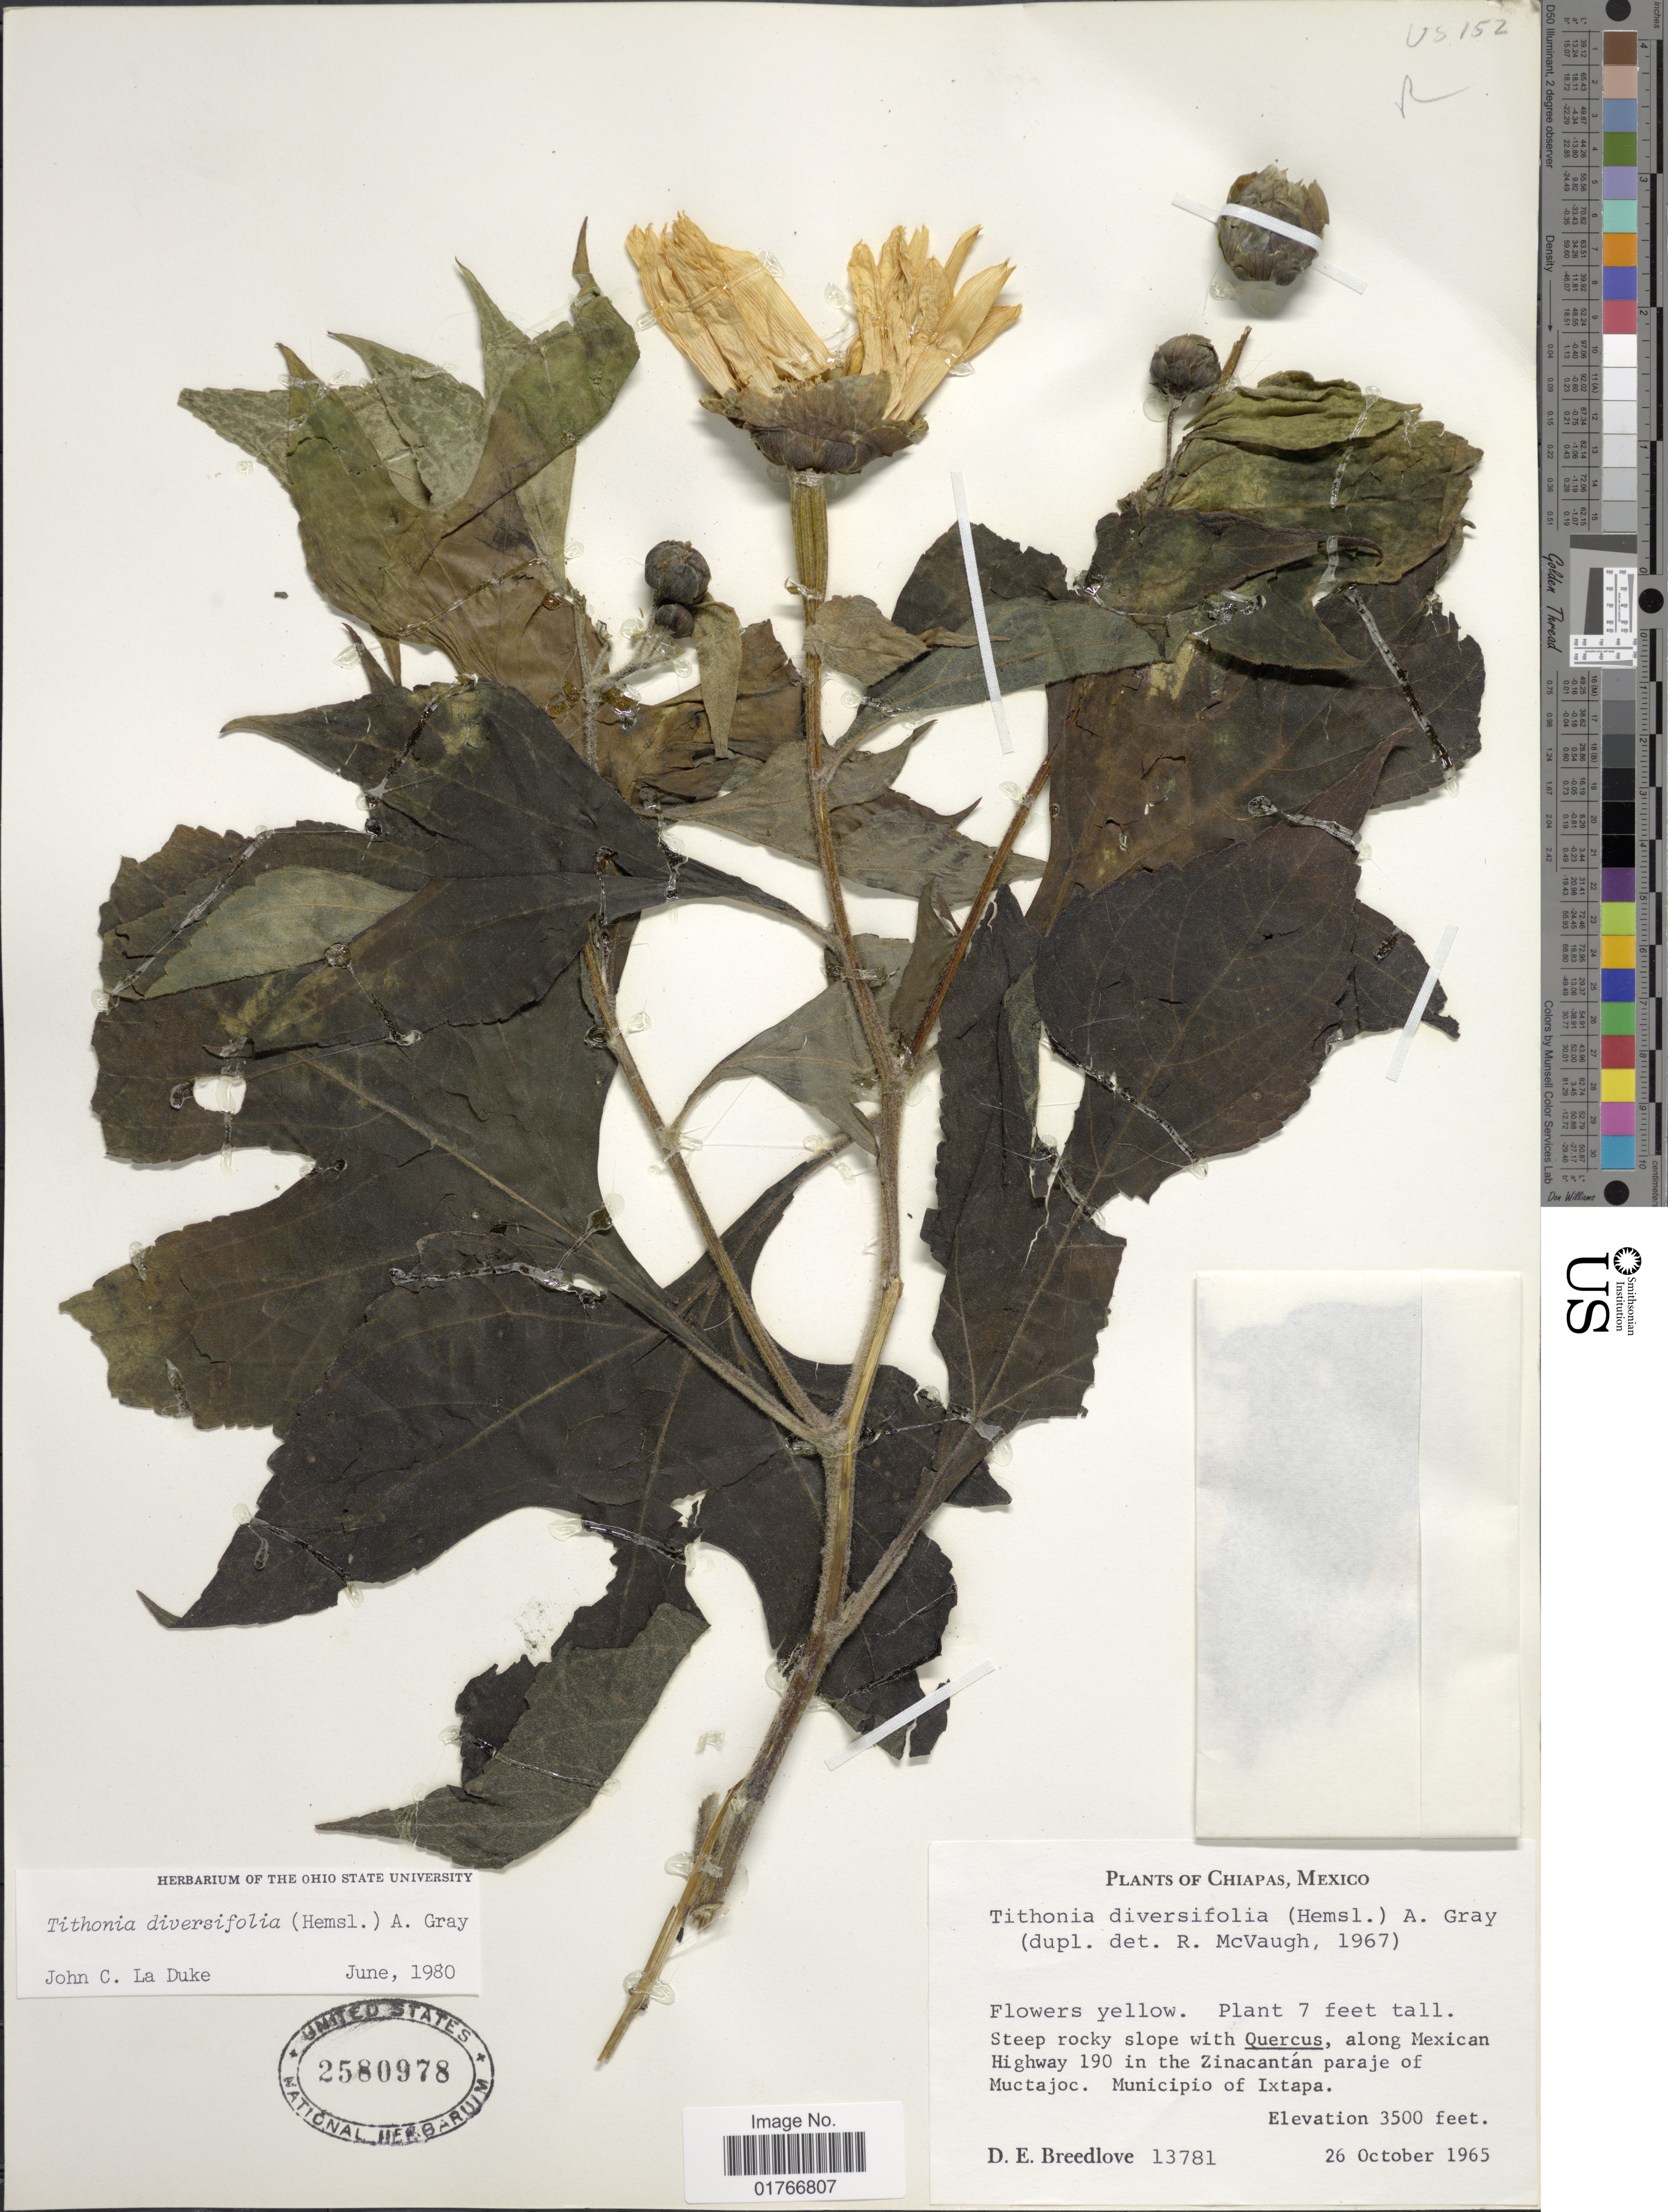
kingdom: Plantae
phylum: Tracheophyta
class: Magnoliopsida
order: Asterales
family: Asteraceae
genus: Tithonia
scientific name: Tithonia diversifolia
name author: (Hemsl.) A. Gray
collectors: D. E. Breedlove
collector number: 13781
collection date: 1965-10-26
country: Mexico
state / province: Chiapas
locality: Along Mexican Highway 190 in the Zinacantan paraje of Muctajoc, Municipio of Ixtapa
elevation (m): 1067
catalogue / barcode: US 2580978